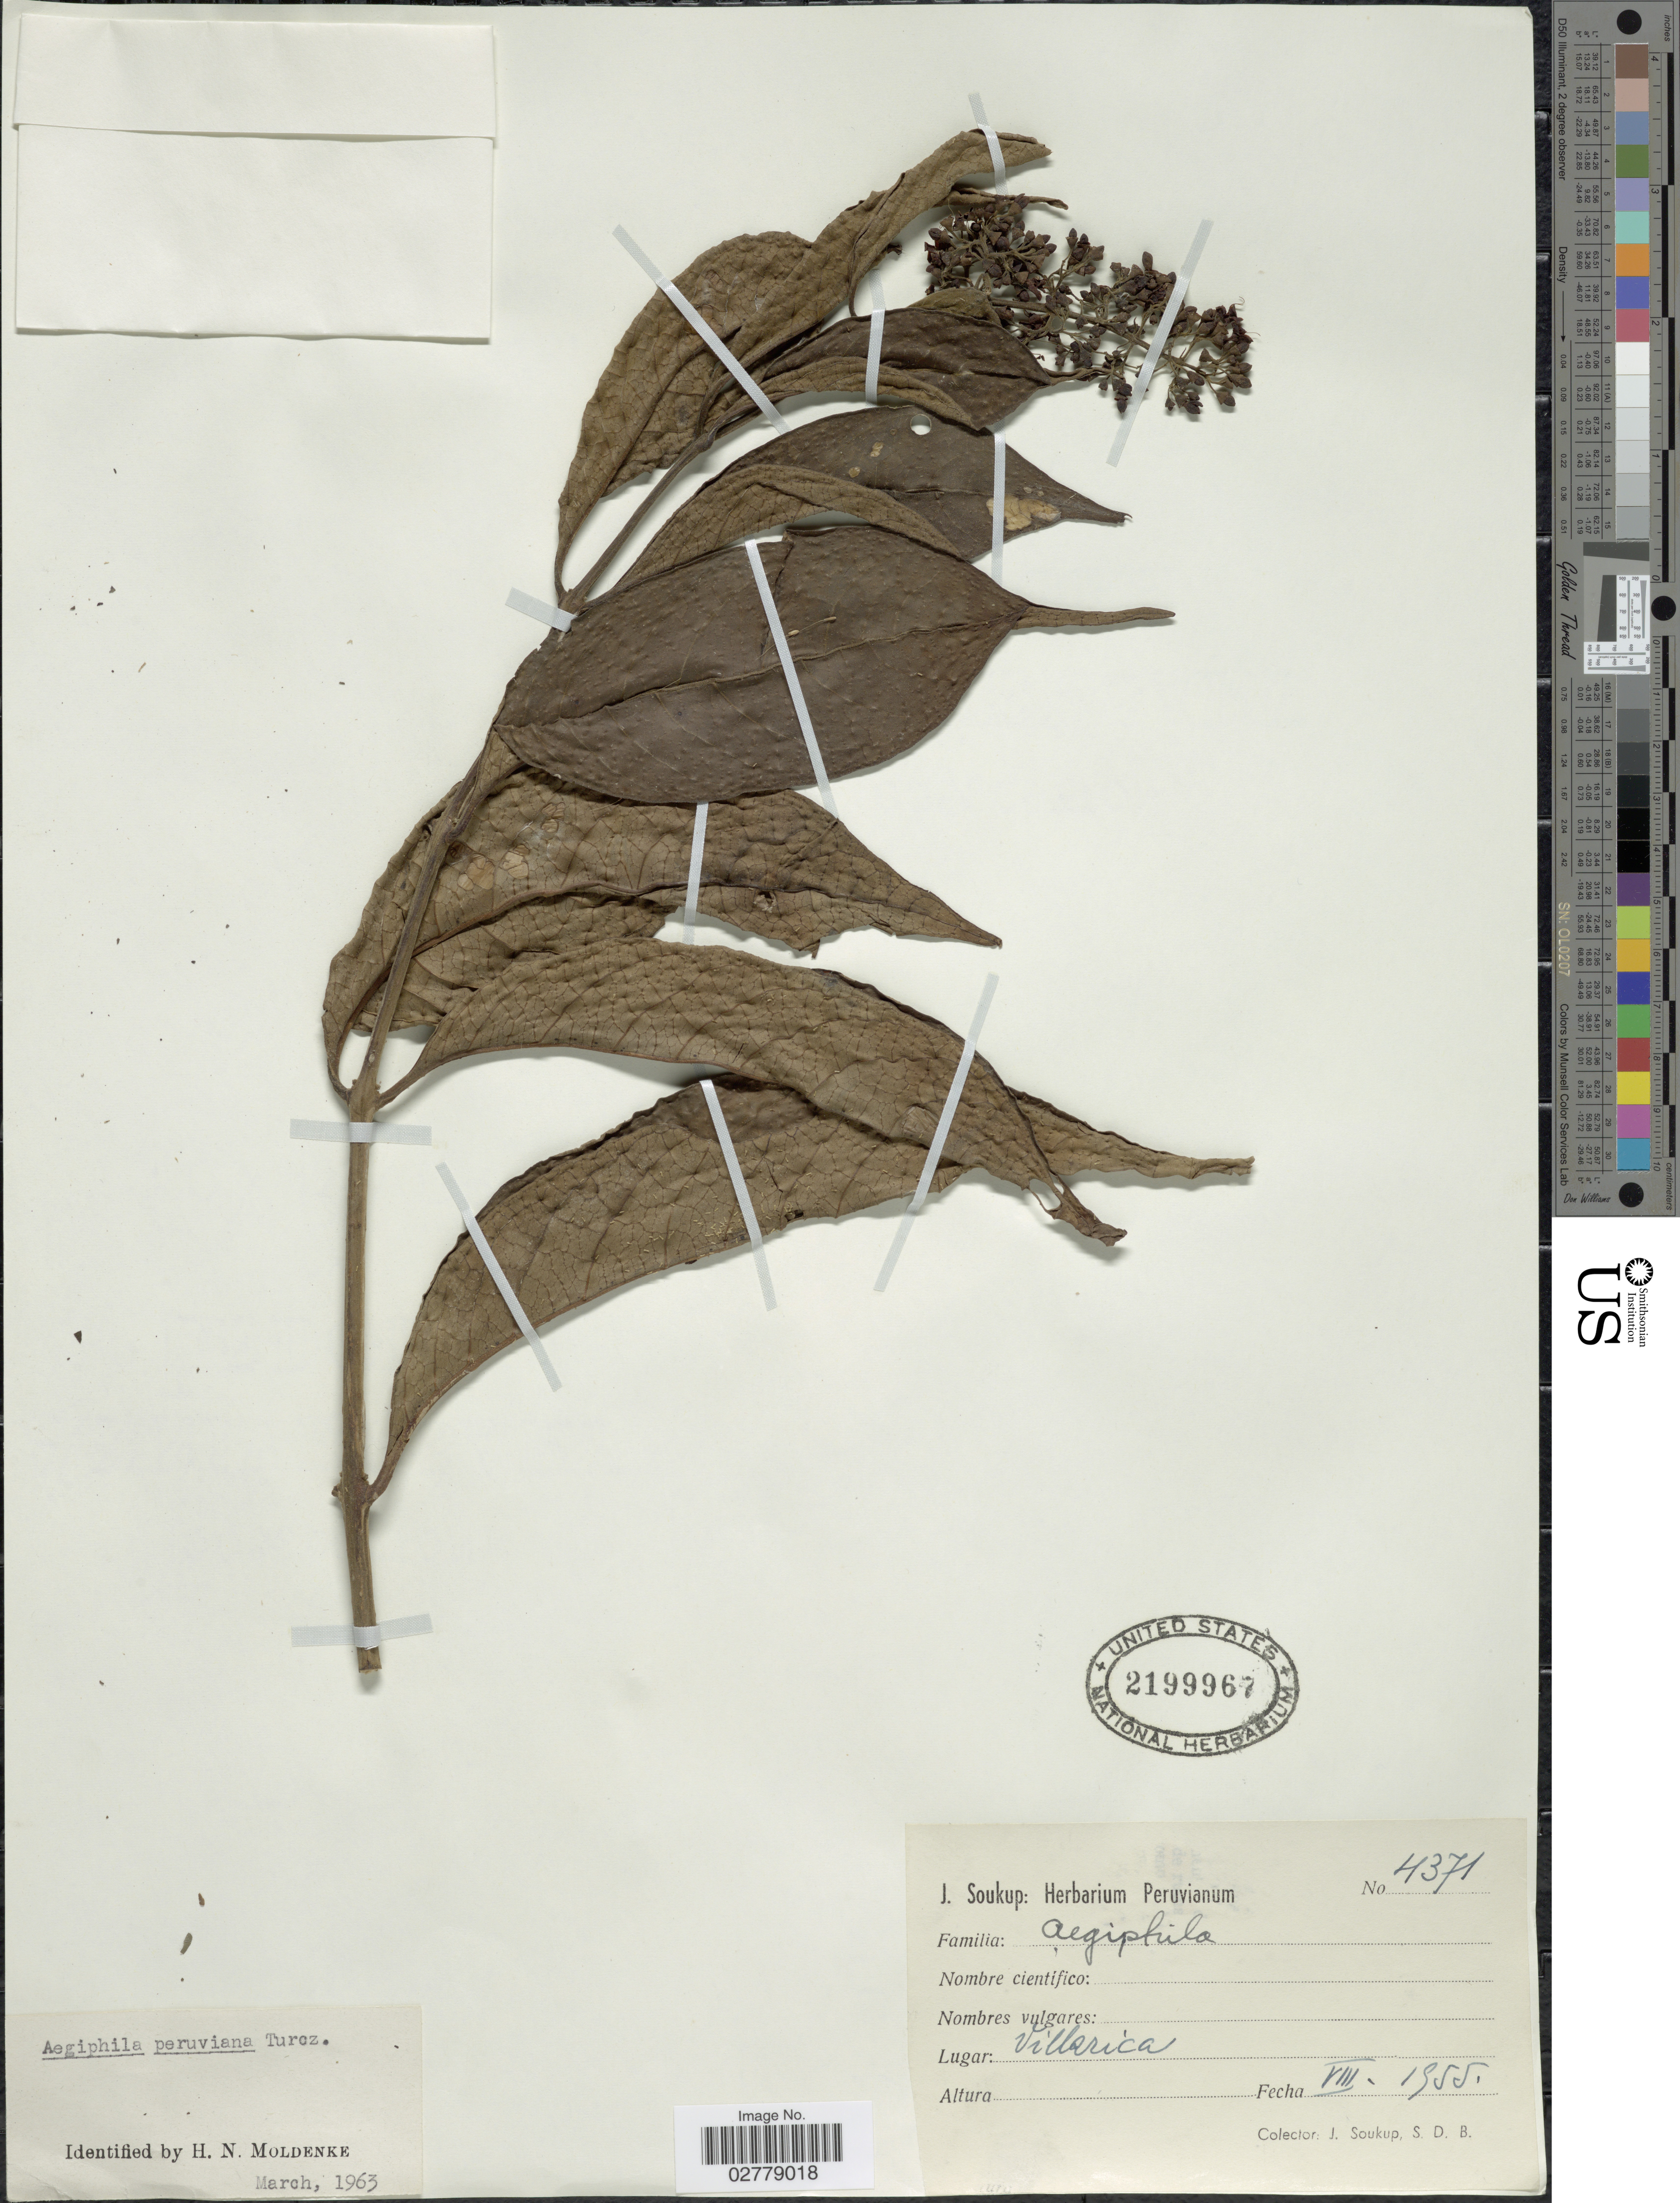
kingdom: Plantae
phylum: Tracheophyta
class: Magnoliopsida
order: Lamiales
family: Lamiaceae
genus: Aegiphila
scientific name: Aegiphila peruviana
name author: Turcz.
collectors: J. Soukup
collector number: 4371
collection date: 1955-08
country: Peru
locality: Villarica.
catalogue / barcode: US 2199967